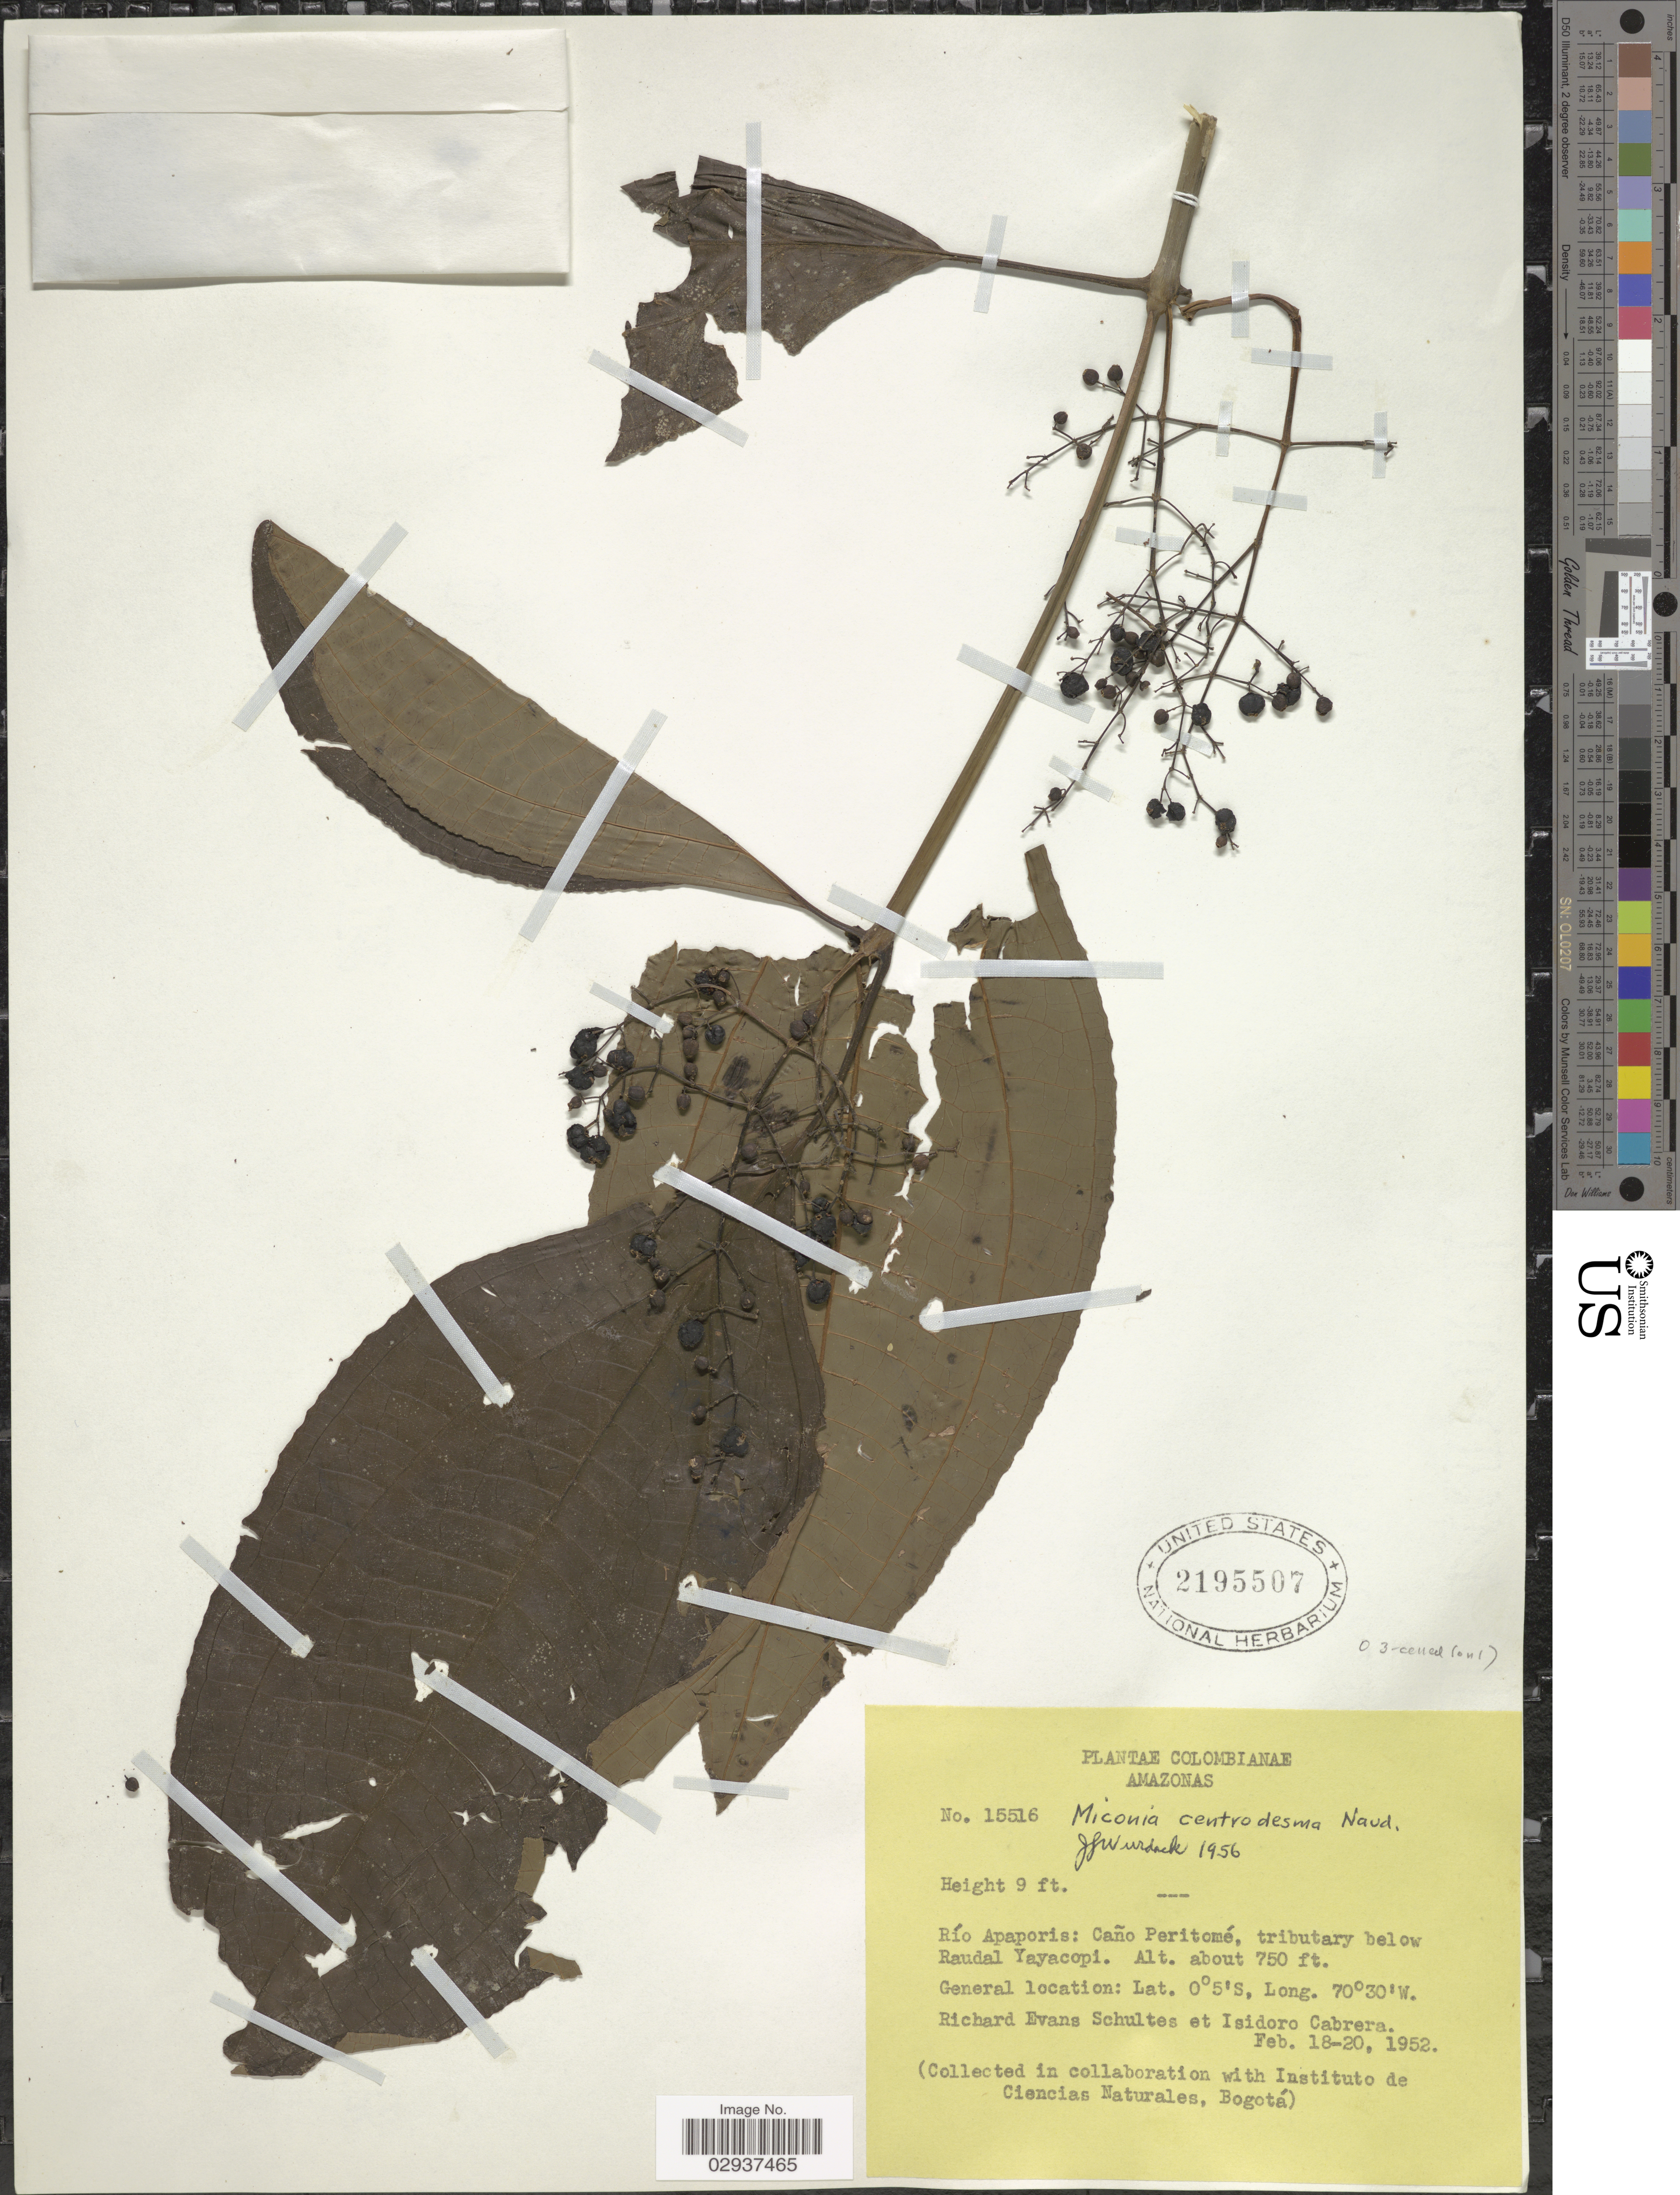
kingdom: Plantae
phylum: Tracheophyta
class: Magnoliopsida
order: Myrtales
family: Melastomataceae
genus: Miconia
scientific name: Miconia centrodesma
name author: Naudin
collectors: R. E. Schultes & I. Cabrera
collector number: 15516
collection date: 1952-02-18/1952-02-20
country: Colombia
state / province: Amazônas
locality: Río Apaporis: Caño Peritomé, tributary below Raudal Yayacopi.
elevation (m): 229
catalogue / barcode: US 2195507